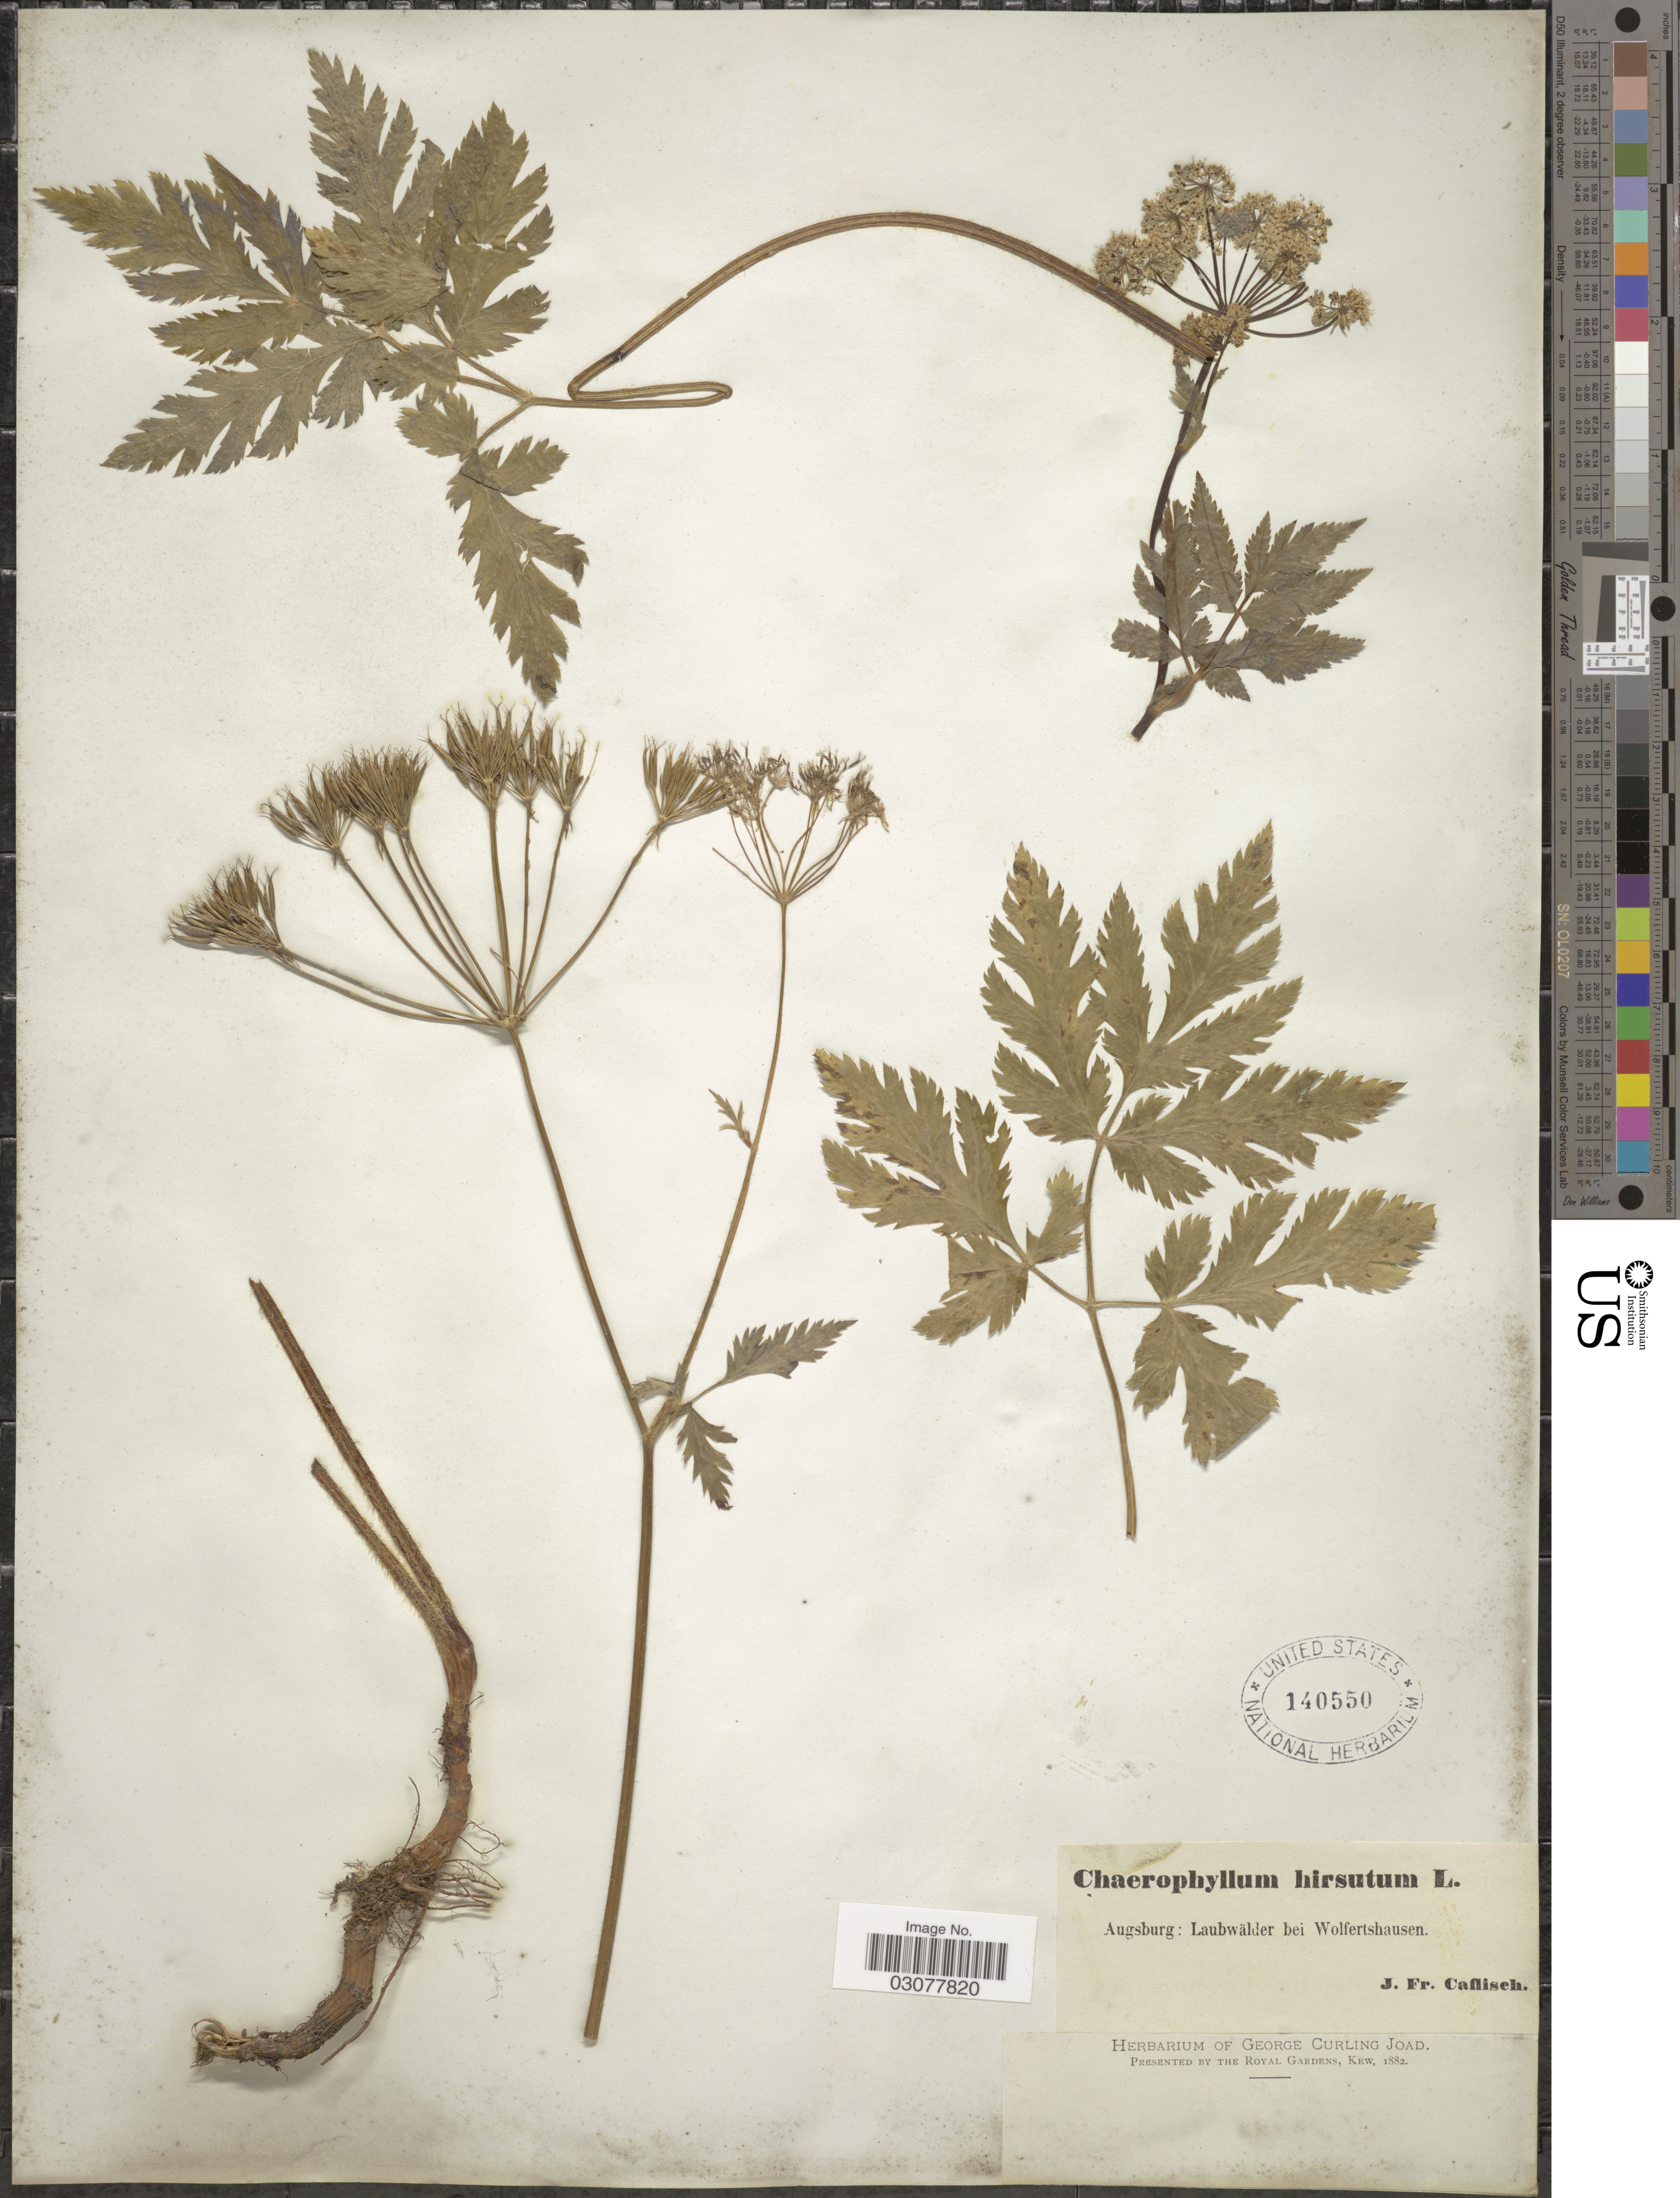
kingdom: Plantae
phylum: Tracheophyta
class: Magnoliopsida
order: Apiales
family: Apiaceae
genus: Chaerophyllum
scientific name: Chaerophyllum hirsutum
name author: L.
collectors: J. Caflisch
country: Germany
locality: Augsburg: Laubwälder bei Wolfertshausen.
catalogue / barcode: US 140550